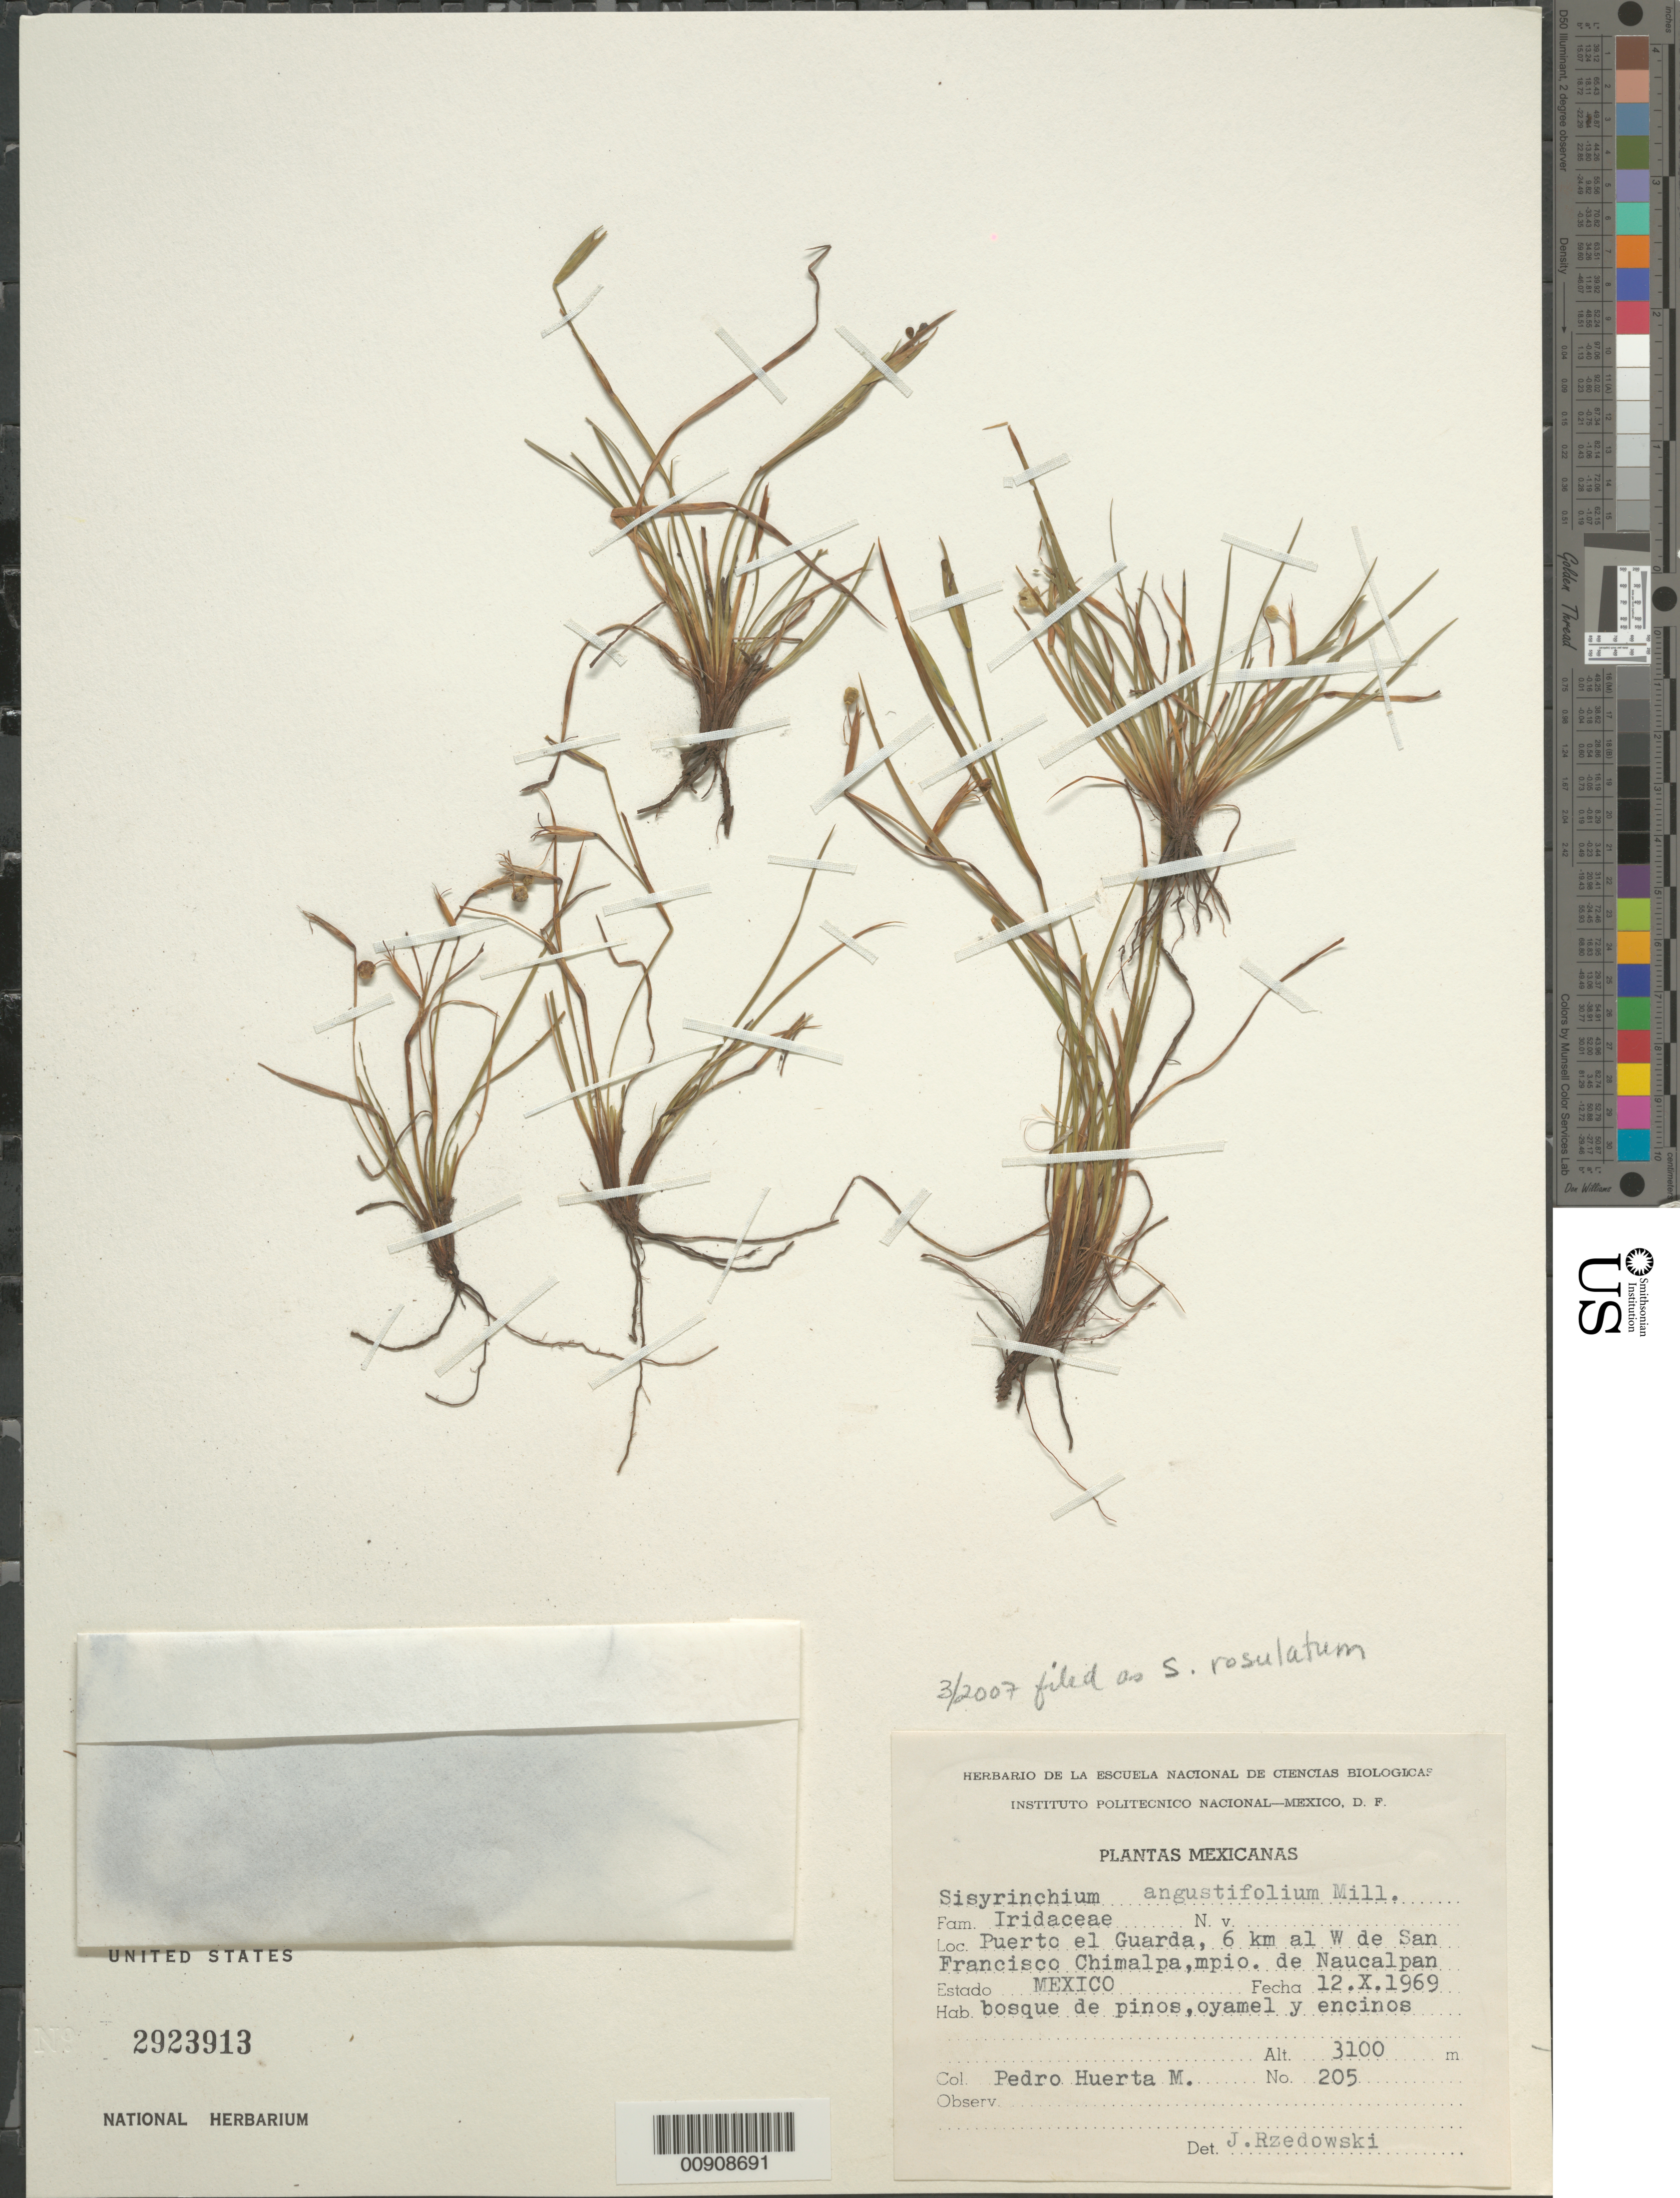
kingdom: Plantae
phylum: Tracheophyta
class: Liliopsida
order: Asparagales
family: Iridaceae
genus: Sisyrinchium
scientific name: Sisyrinchium rosulatum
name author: E.P. Bicknell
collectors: Huerta M., P.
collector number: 205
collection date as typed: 12 Oct 1969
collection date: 1969-10-12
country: Mexico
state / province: México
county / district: Naucalpan de Juárez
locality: Puerto el Guarda, 6 km. al W de San Francisco Chimalpa, mpio. de Naucalpan, Estado México.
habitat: Bosque de pinos, oyamel y encinos.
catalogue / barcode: US 2923913